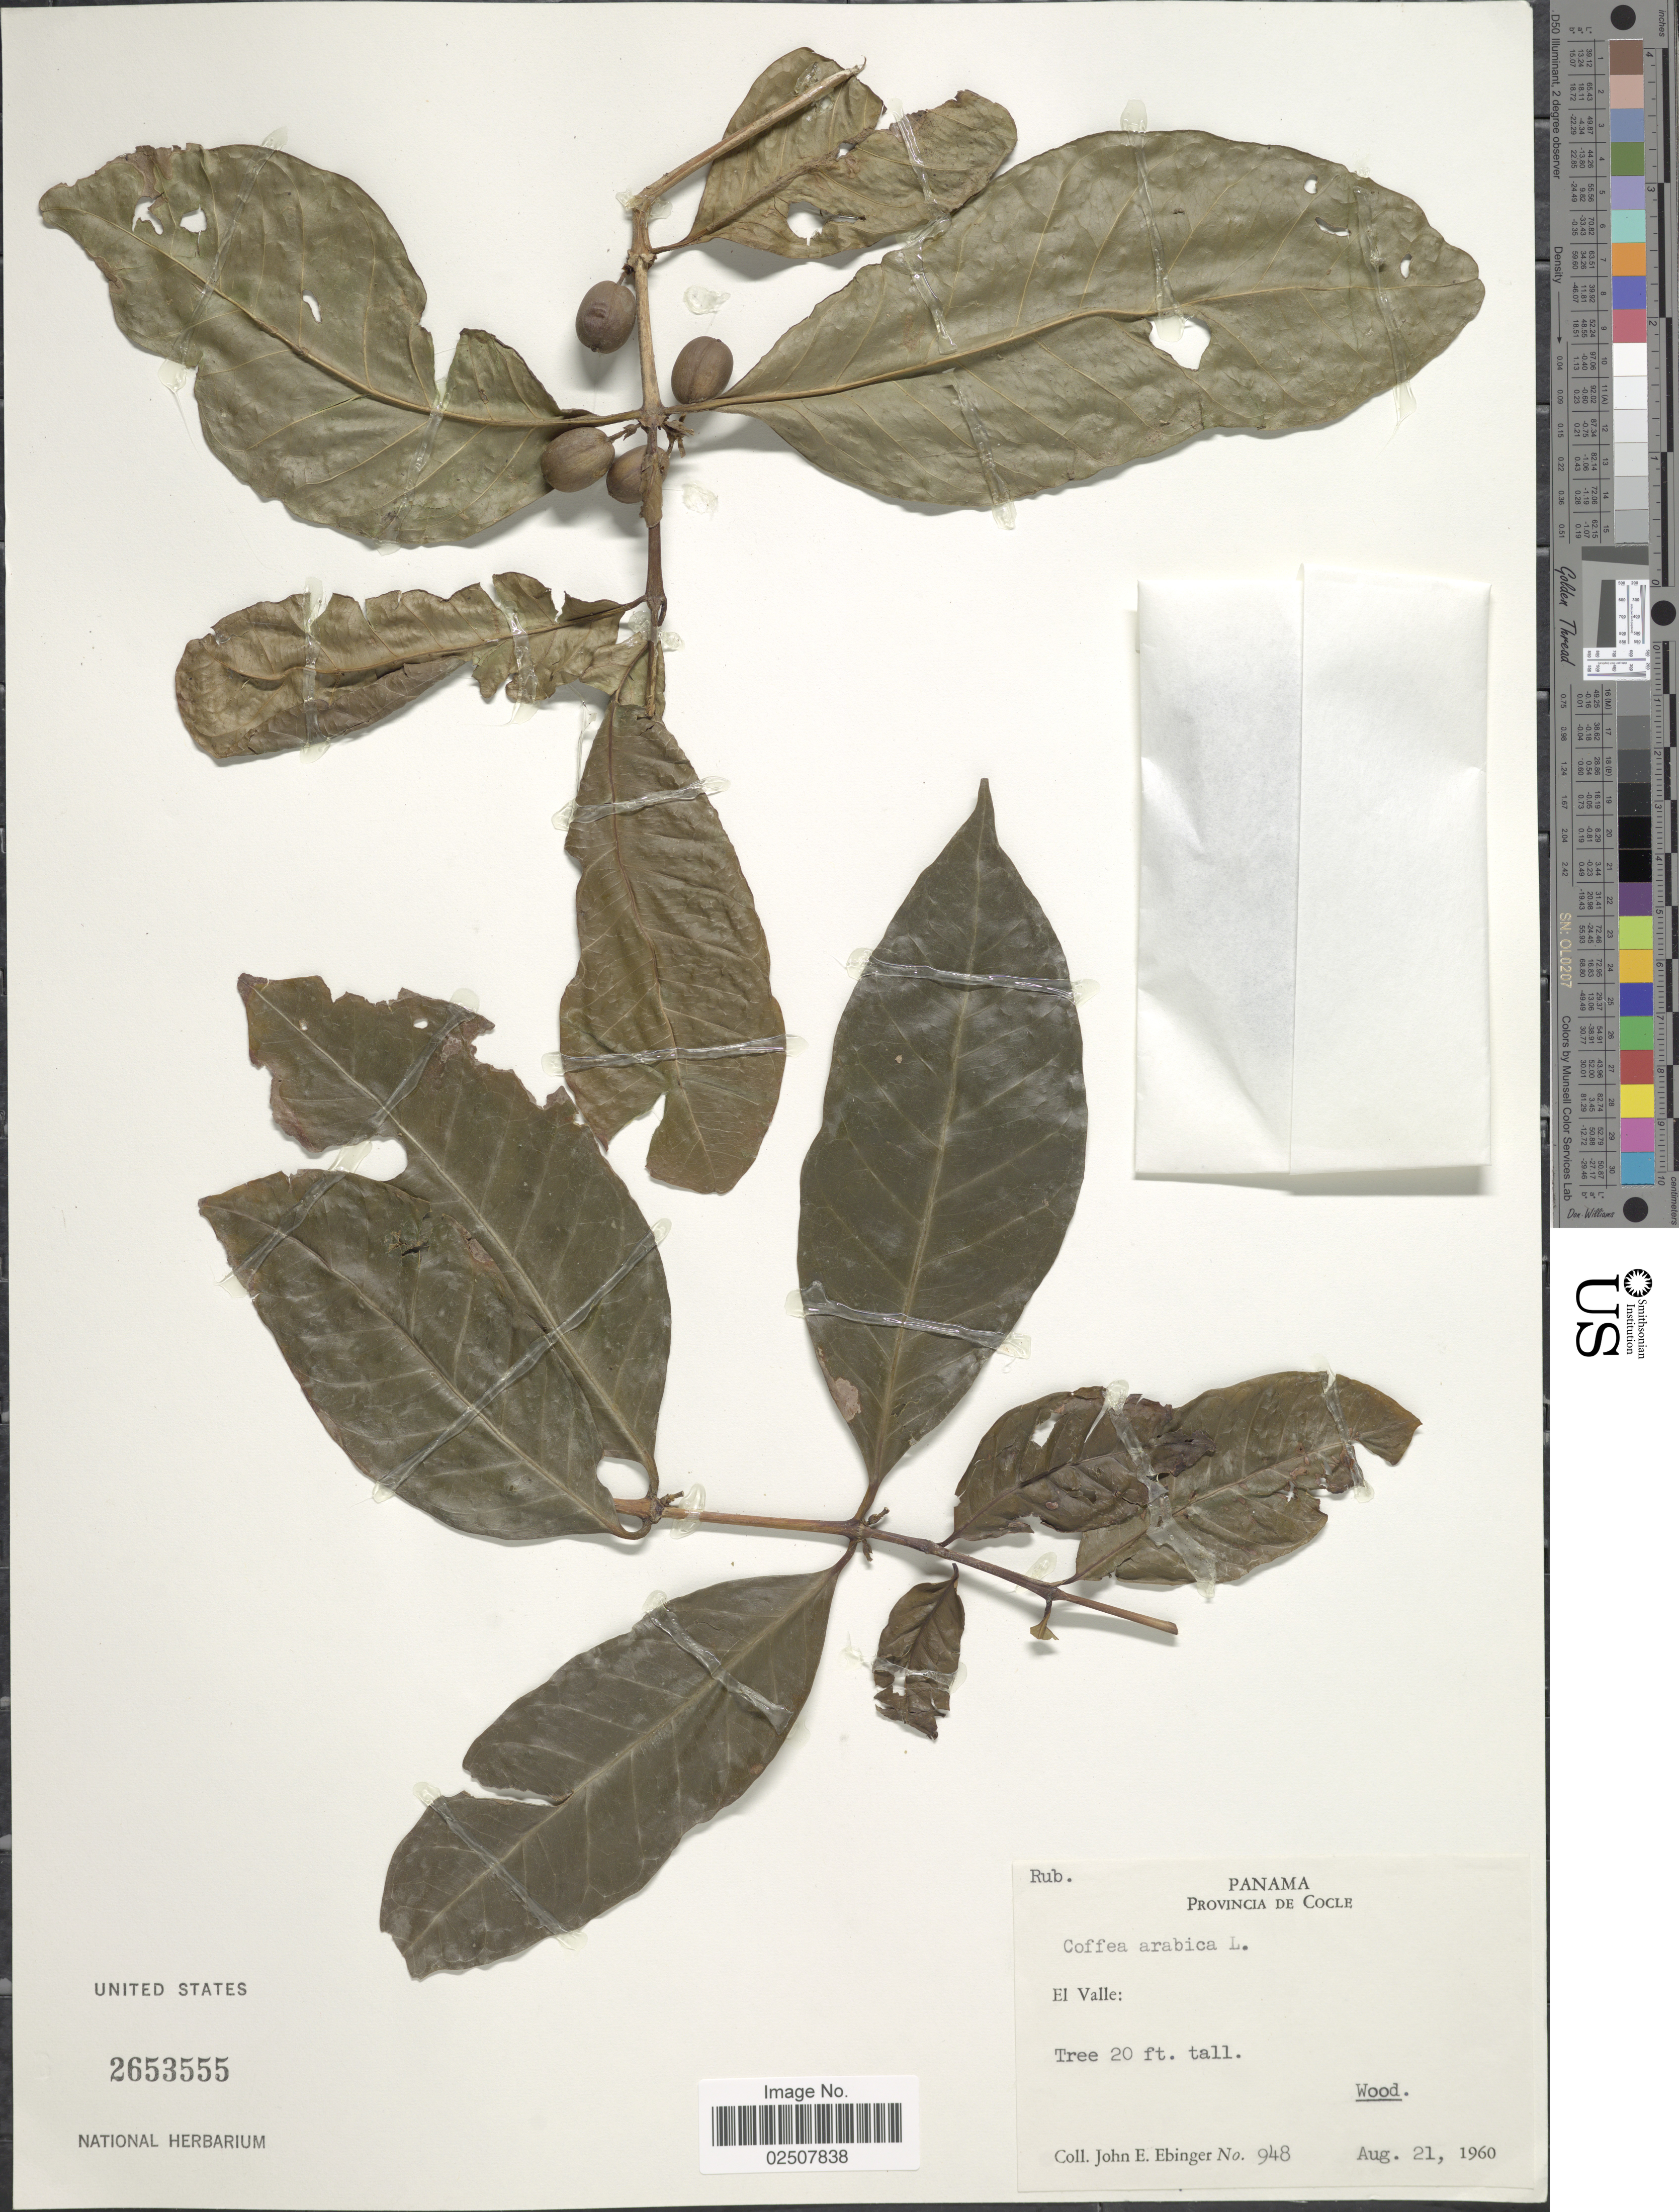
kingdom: Plantae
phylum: Tracheophyta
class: Magnoliopsida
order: Gentianales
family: Rubiaceae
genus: Coffea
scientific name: Coffea arabica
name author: L.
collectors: J. Ebinger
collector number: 948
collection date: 1960-08-21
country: Panama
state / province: Coclé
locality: El Valle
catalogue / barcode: US 2653555